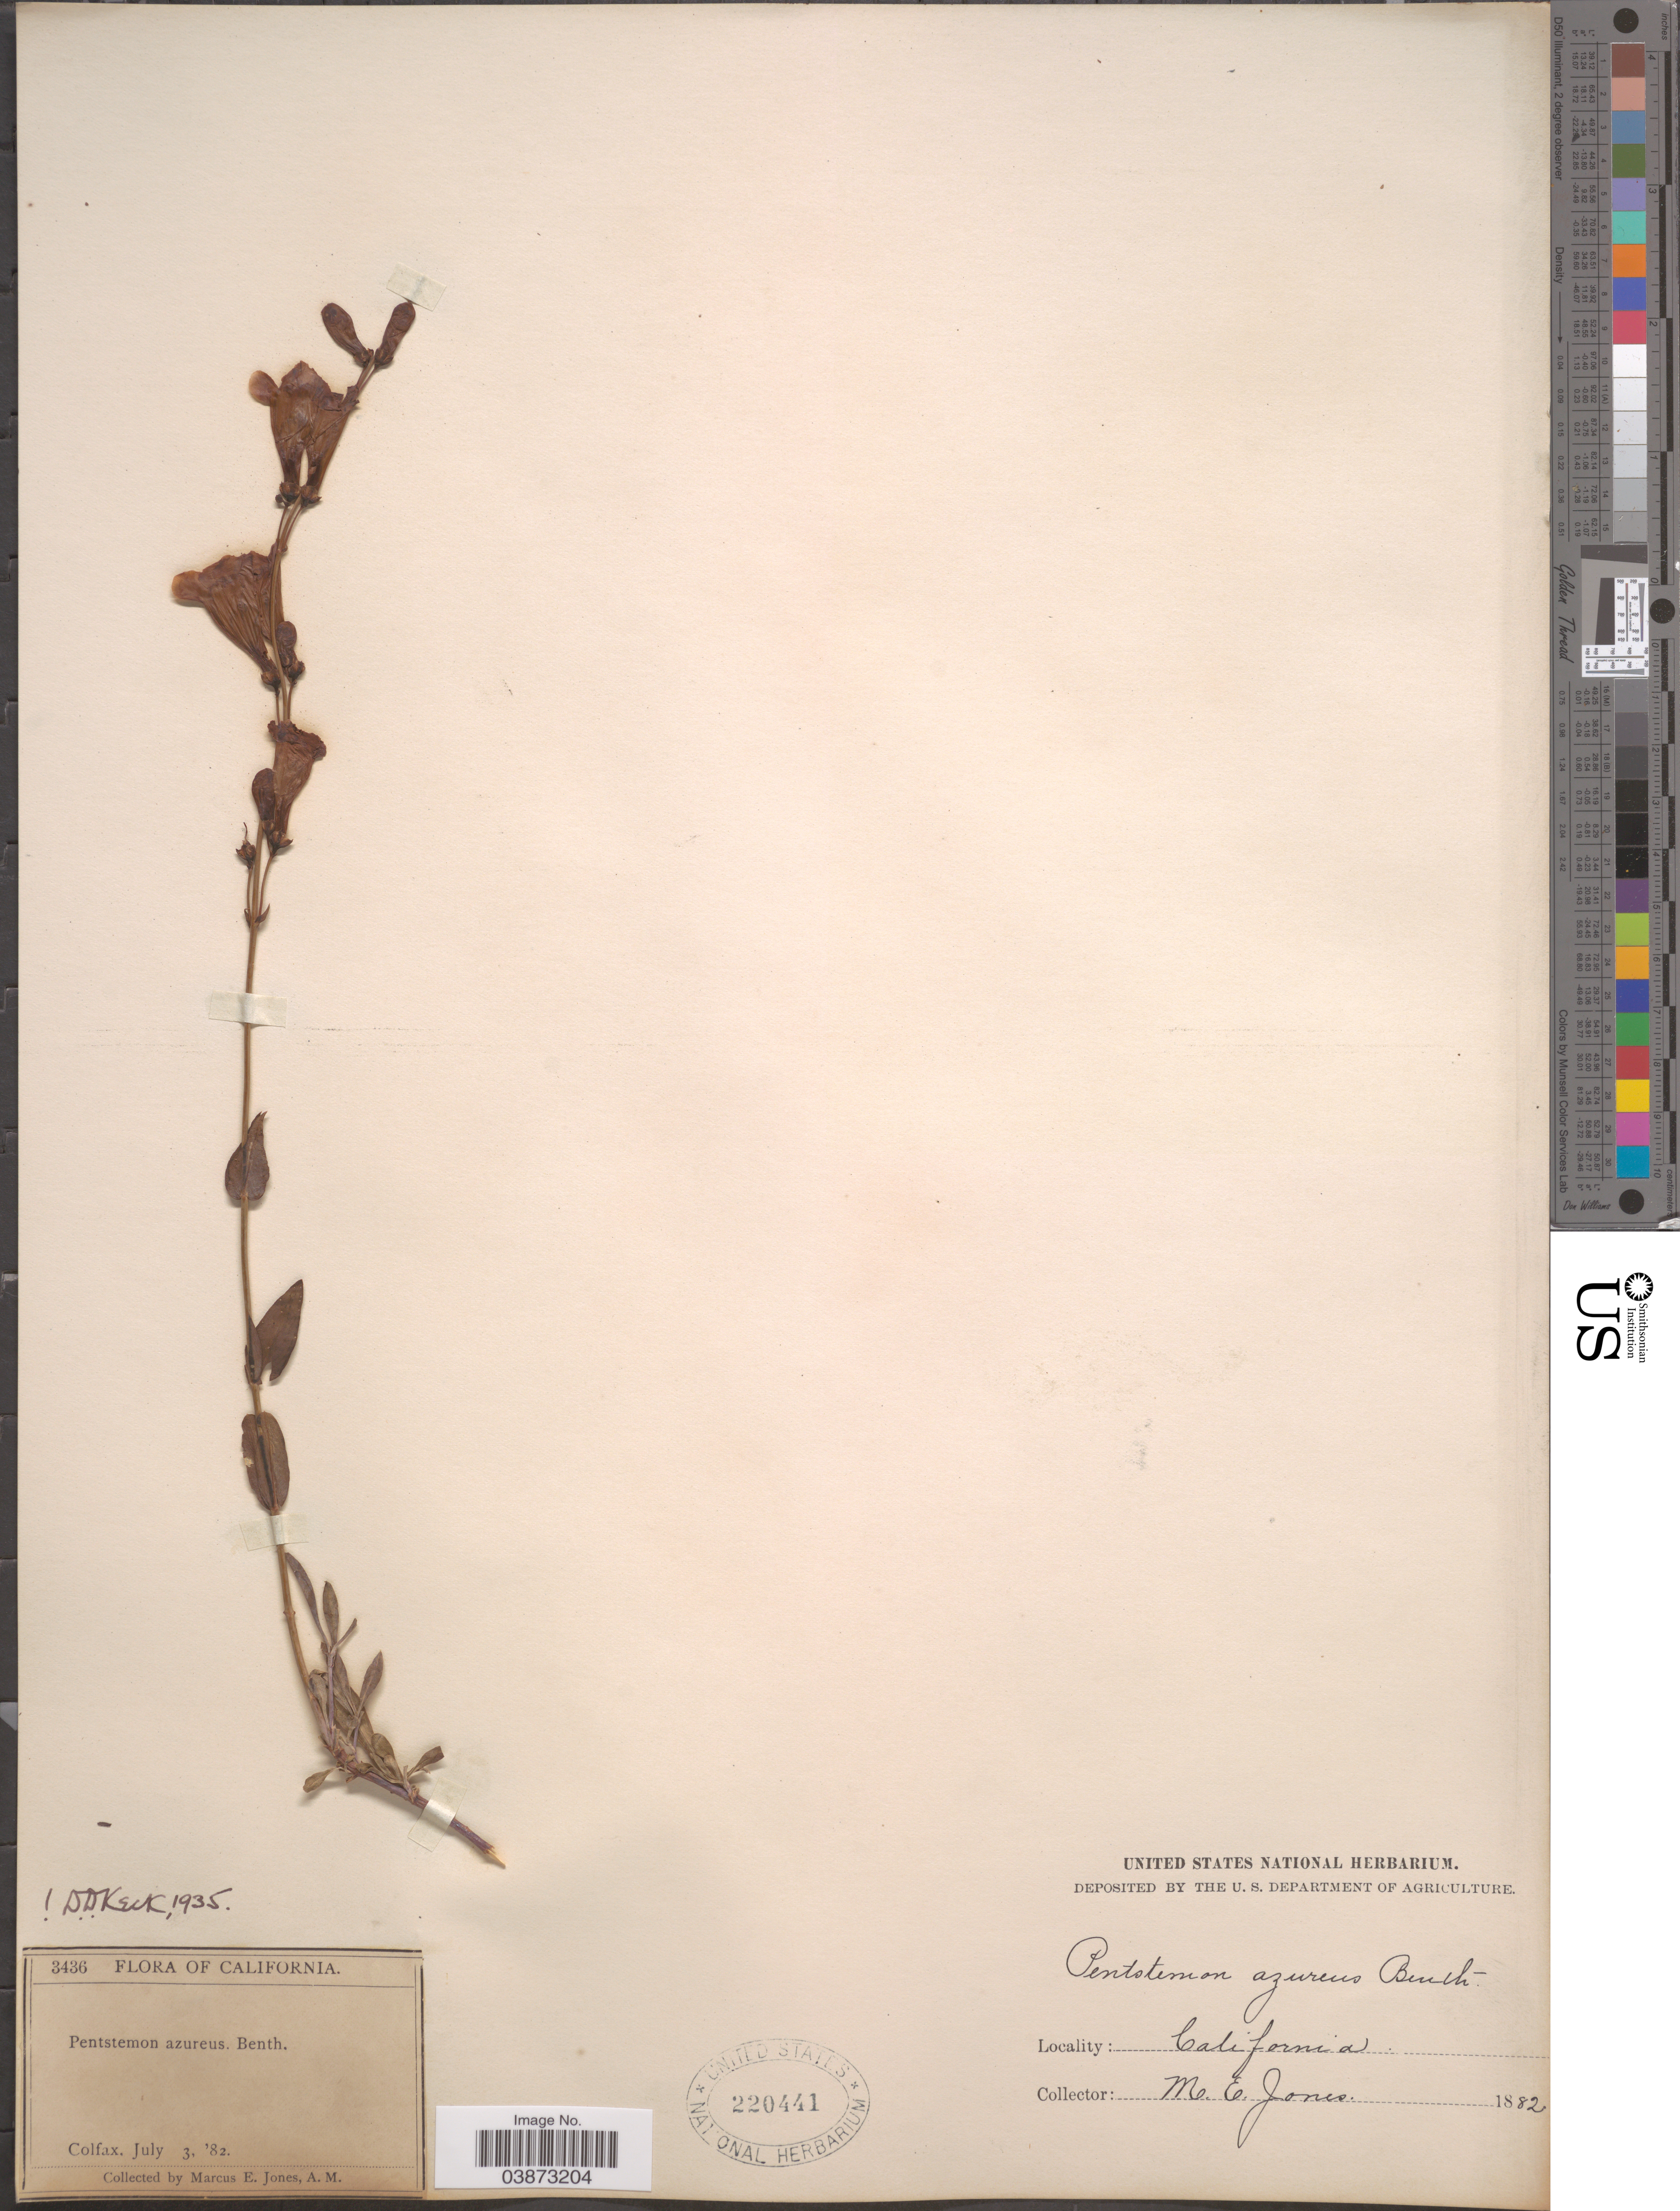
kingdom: Plantae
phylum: Tracheophyta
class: Magnoliopsida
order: Lamiales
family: Plantaginaceae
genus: Penstemon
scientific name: Penstemon azureus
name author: Benth.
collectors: M. E. Jones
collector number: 3436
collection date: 1882-07-03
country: United States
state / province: California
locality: Colfax.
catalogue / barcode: US 220441